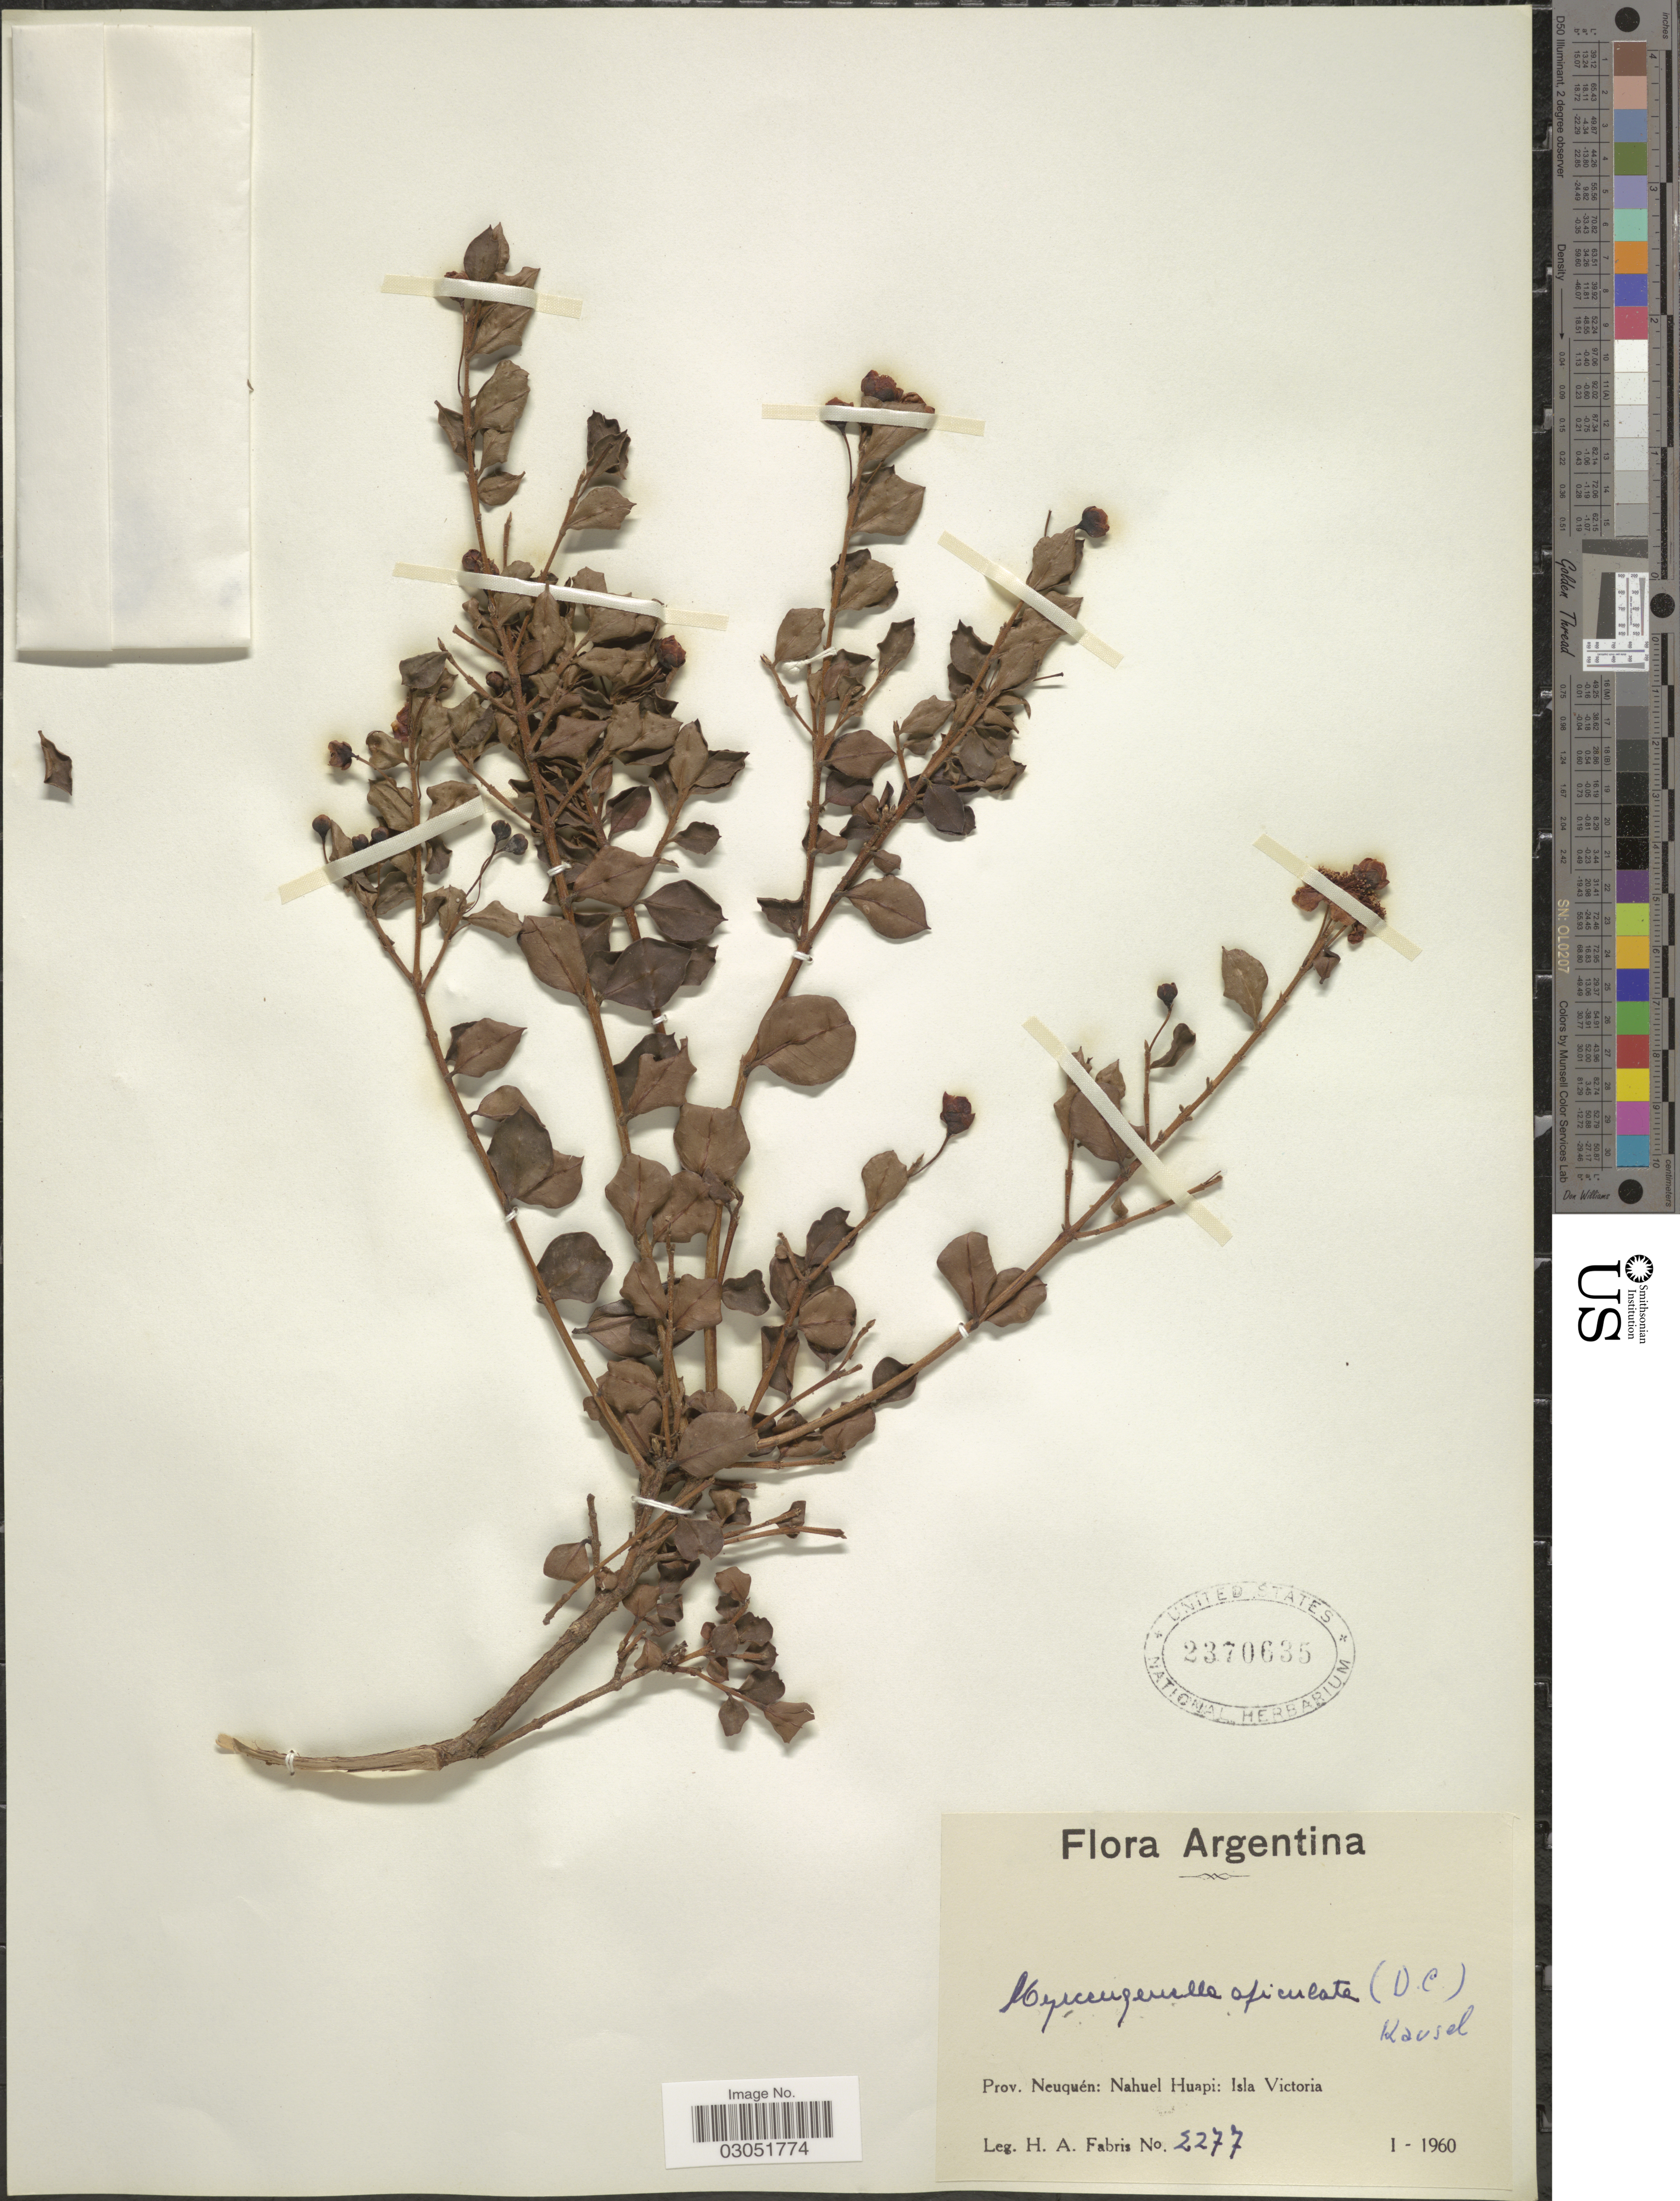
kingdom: Plantae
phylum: Tracheophyta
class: Magnoliopsida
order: Myrtales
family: Myrtaceae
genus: Luma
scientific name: Luma apiculata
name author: (DC.) Burret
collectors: H. A. Fabris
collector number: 2277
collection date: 1960-01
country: Argentina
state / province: Neuquen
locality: Nahuel Huapi: Isla Victoria.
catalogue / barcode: US 2370635